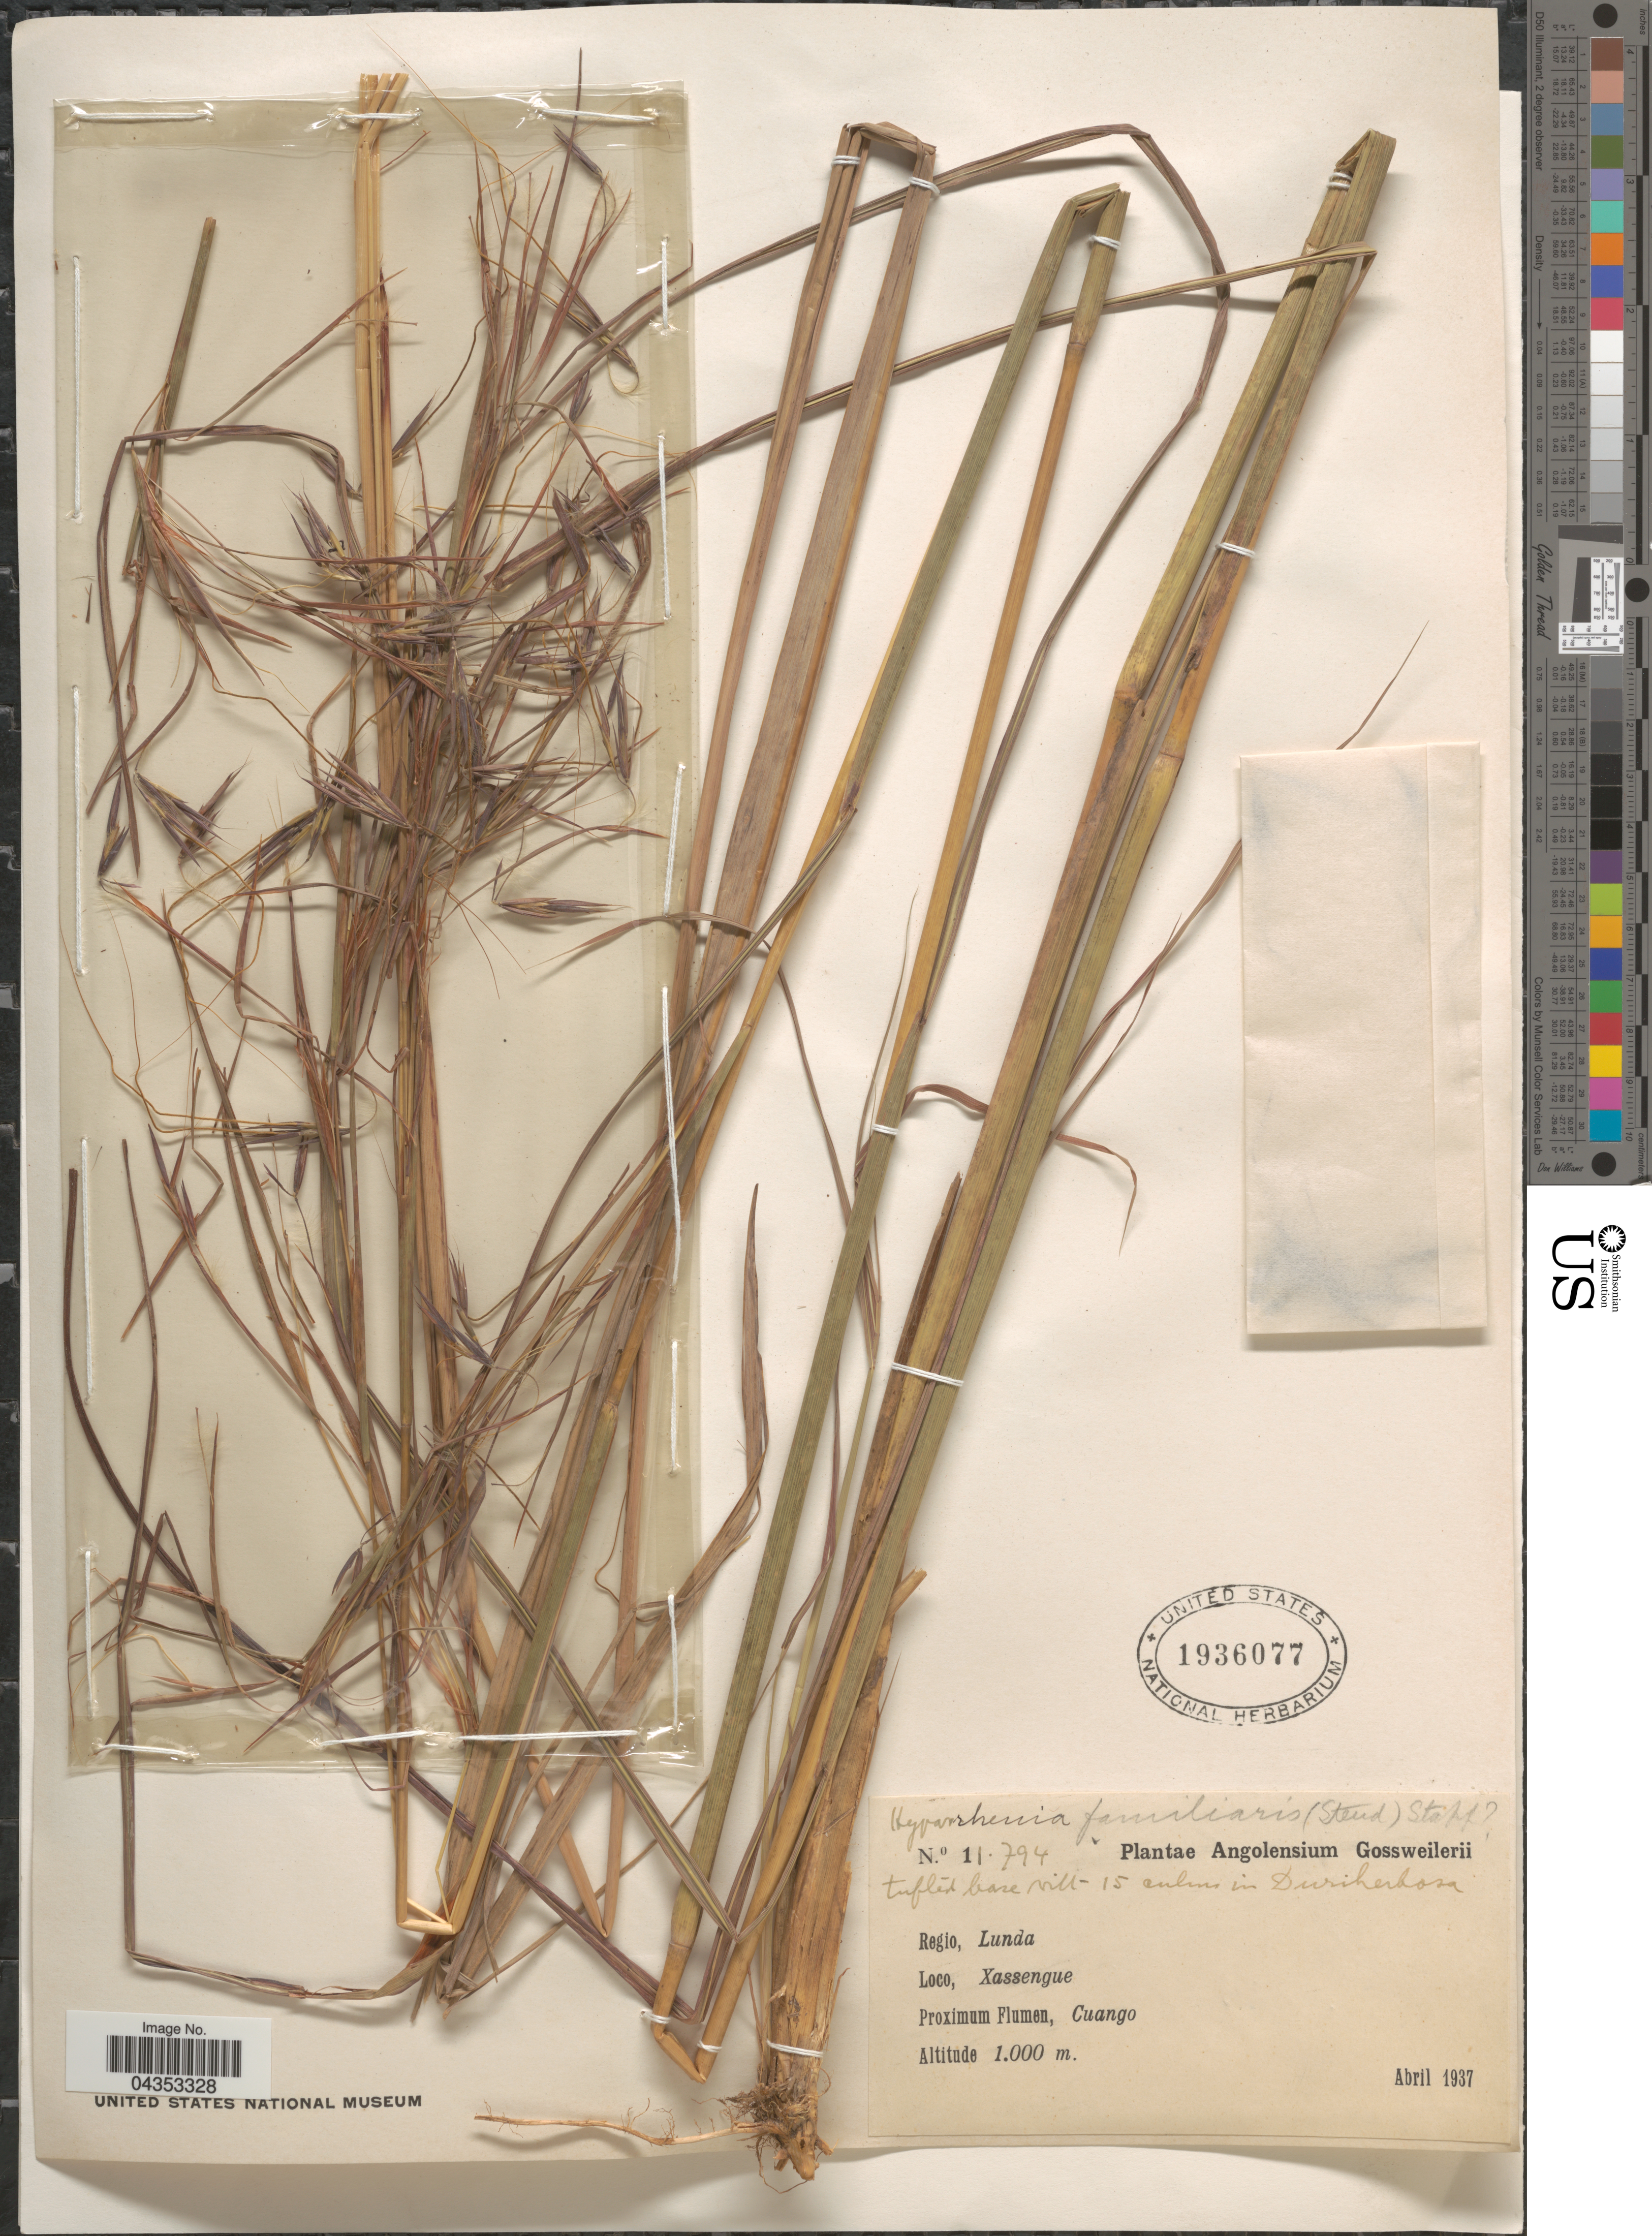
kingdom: Plantae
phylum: Tracheophyta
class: Liliopsida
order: Poales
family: Poaceae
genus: Hyparrhenia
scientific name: Hyparrhenia familiaris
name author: (Steud.) Stapf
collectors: -. Gossweiler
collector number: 11794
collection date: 1937-04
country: Angola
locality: Regio, Lunda. Xassengue. Proximum Flumen, Cuango.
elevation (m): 1000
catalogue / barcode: US 1936077